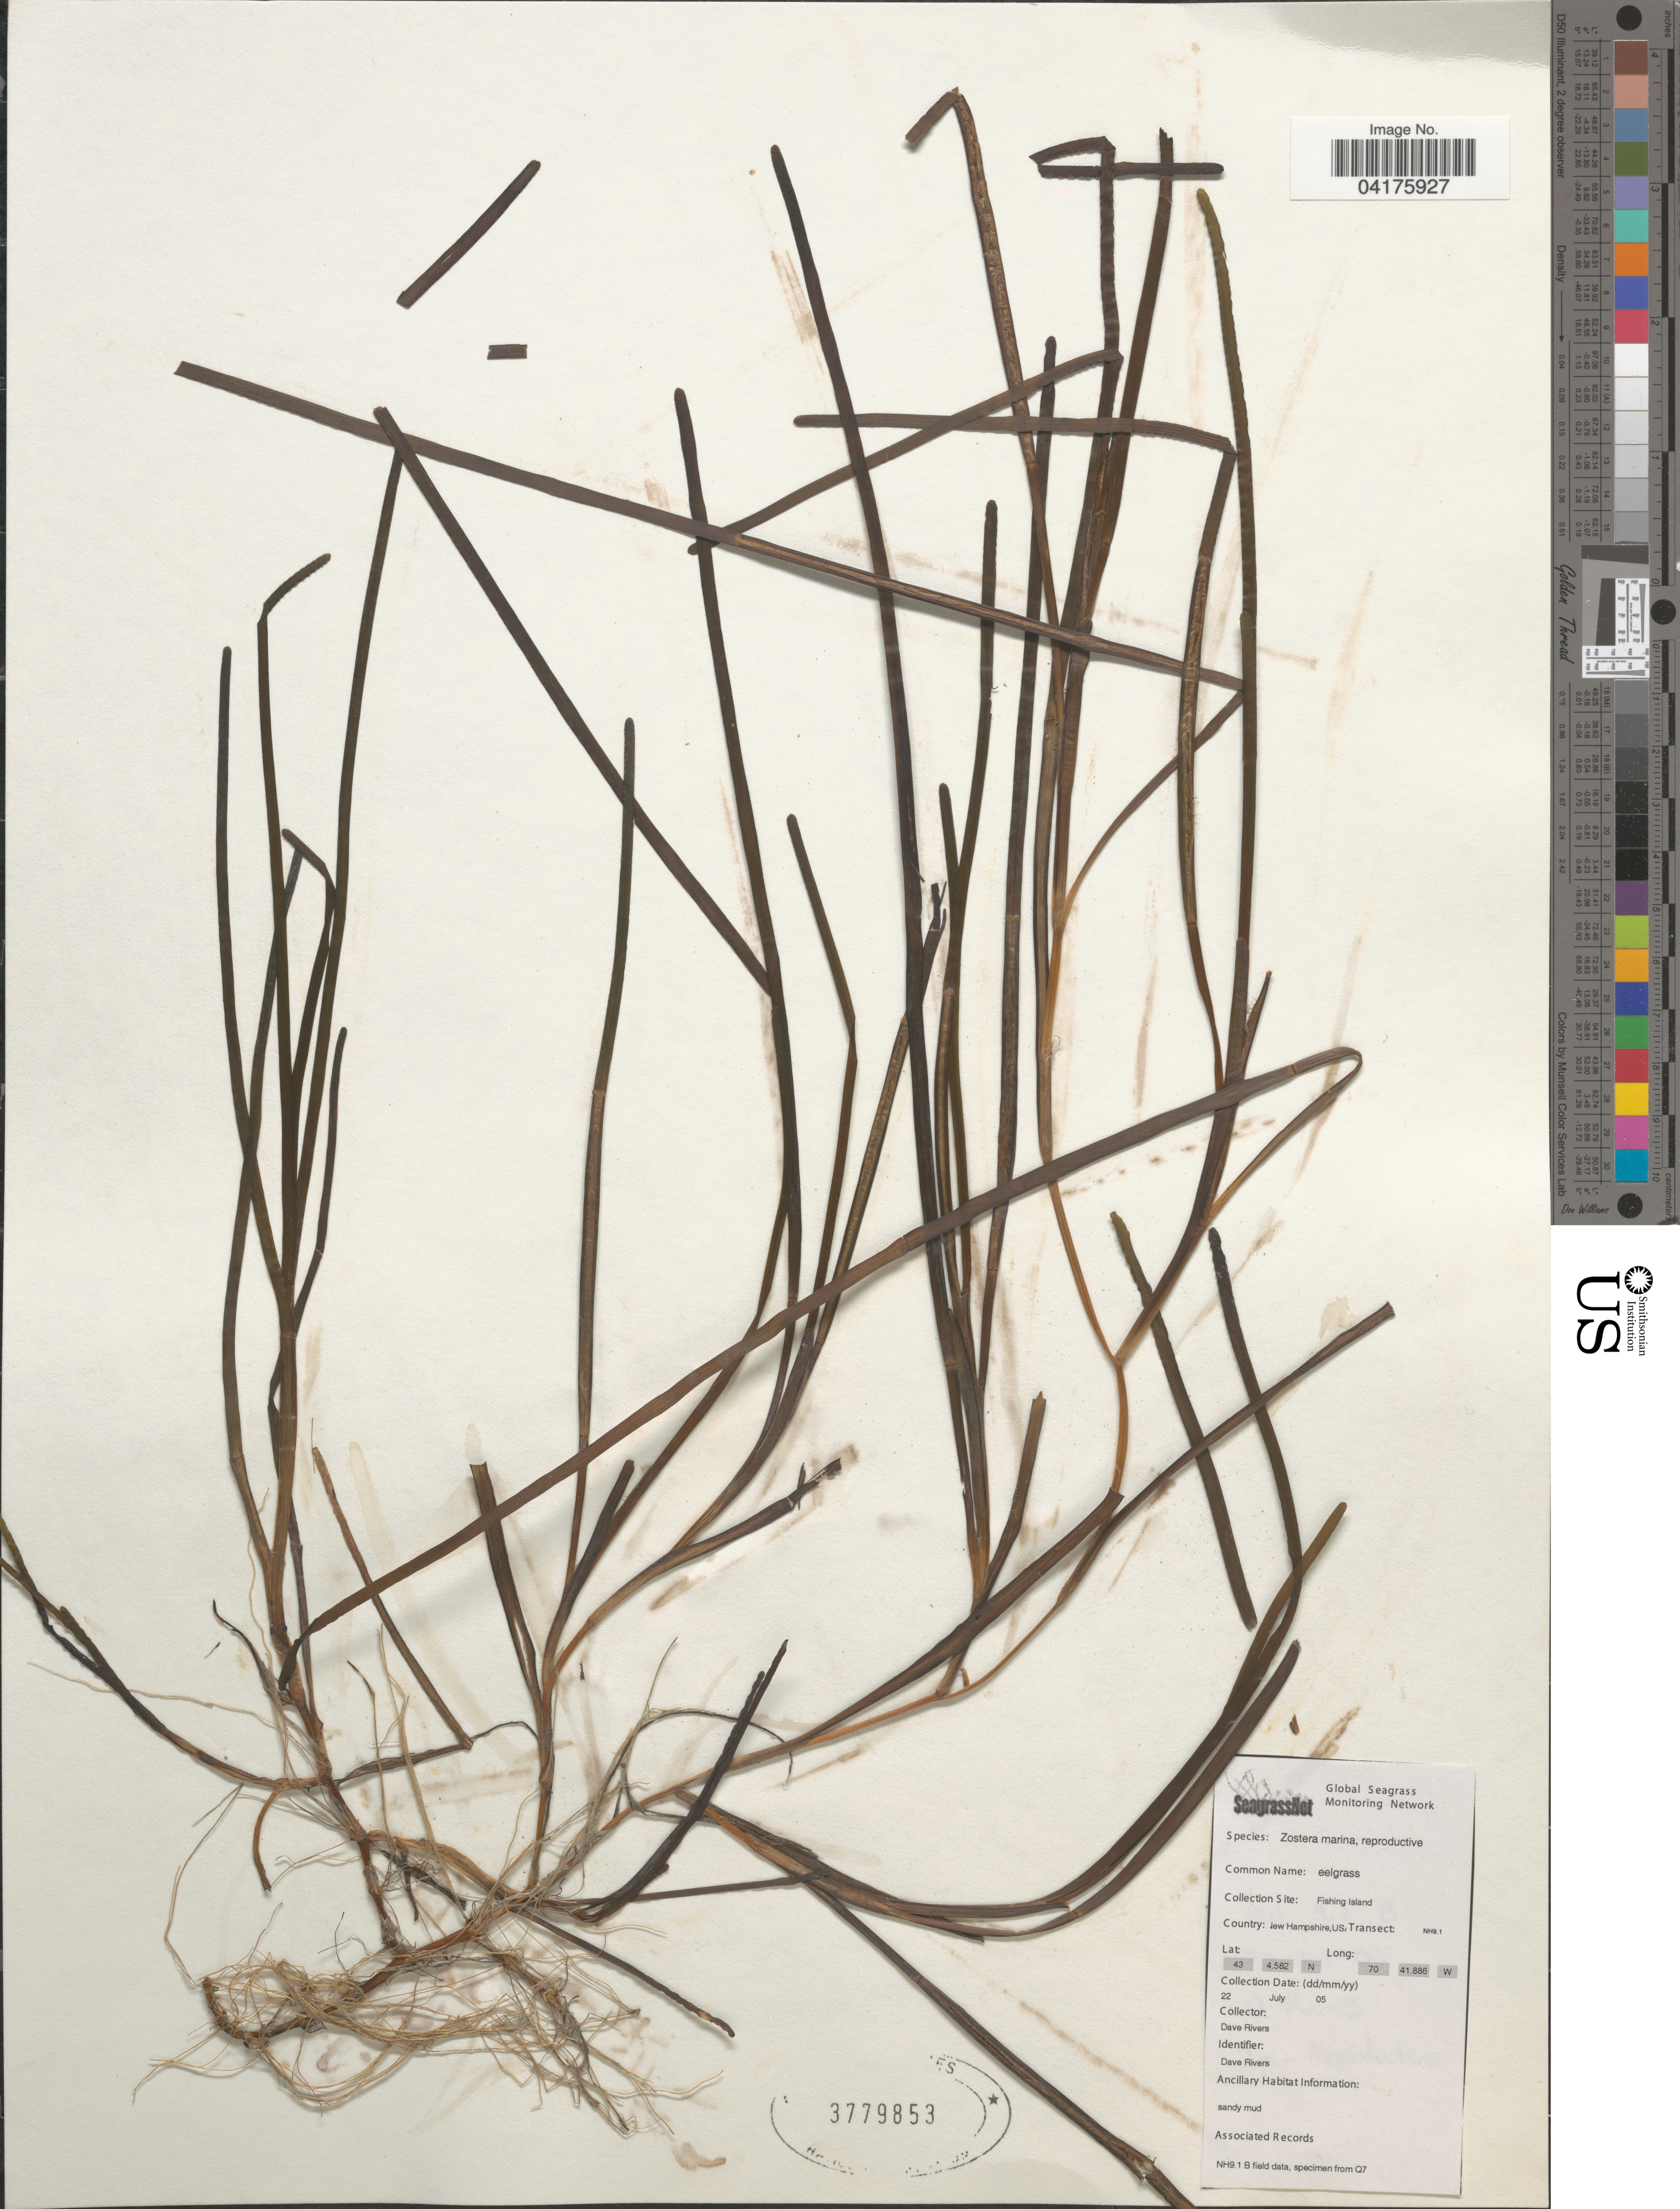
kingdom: Plantae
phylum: Tracheophyta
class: Liliopsida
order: Alismatales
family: Zosteraceae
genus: Zostera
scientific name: Zostera marina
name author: L.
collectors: D. Rivers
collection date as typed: Transcribed d/m/y: 22/7/5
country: United States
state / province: New Hampshire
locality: Fishing Island. Transect: NH9.1.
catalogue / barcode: US 3779853